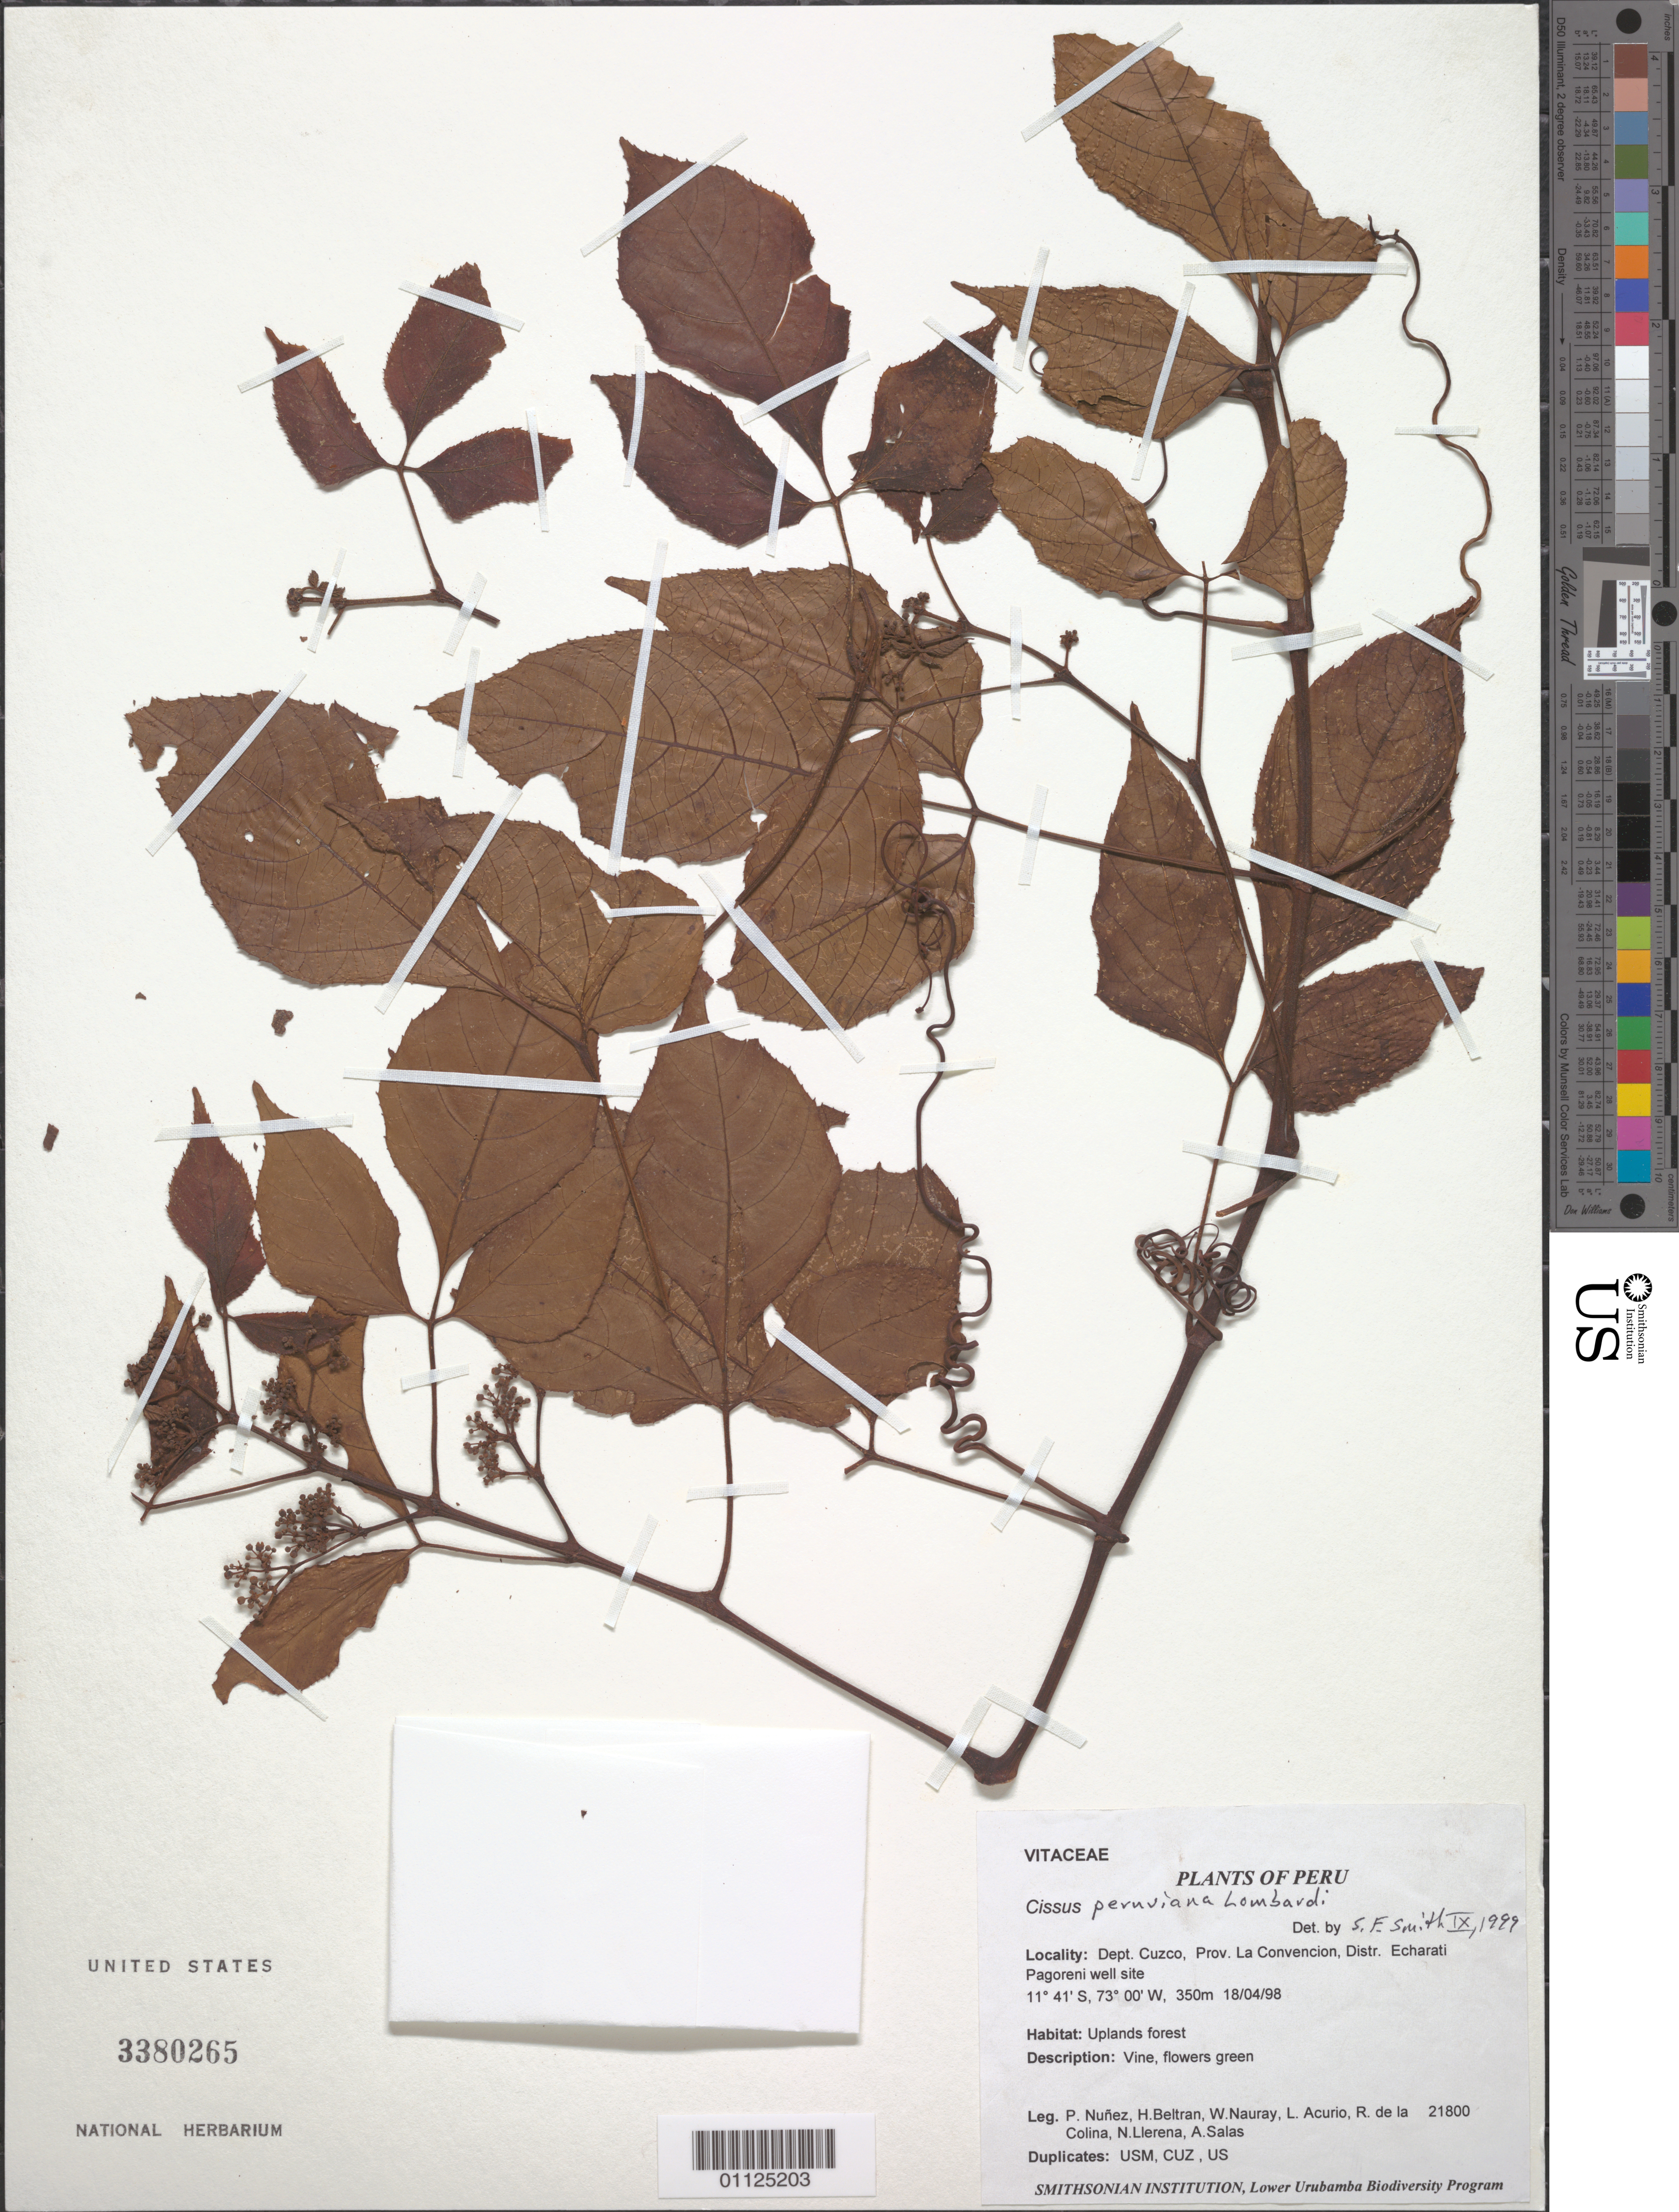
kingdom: Plantae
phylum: Tracheophyta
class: Magnoliopsida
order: Vitales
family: Vitaceae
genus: Cissus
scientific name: Cissus peruviana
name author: Lombardi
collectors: P. Nuñez V., H. Beltrán, W. Nauray, L. Acurio, R. Colina, N. Llerena & A. Salas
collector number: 21800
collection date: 1998-04-18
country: Peru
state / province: Cusco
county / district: La Convención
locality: Prov. La Convencion. Pagoreni well site.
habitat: Uplands forest. Vine.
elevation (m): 350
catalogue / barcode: US 3380265